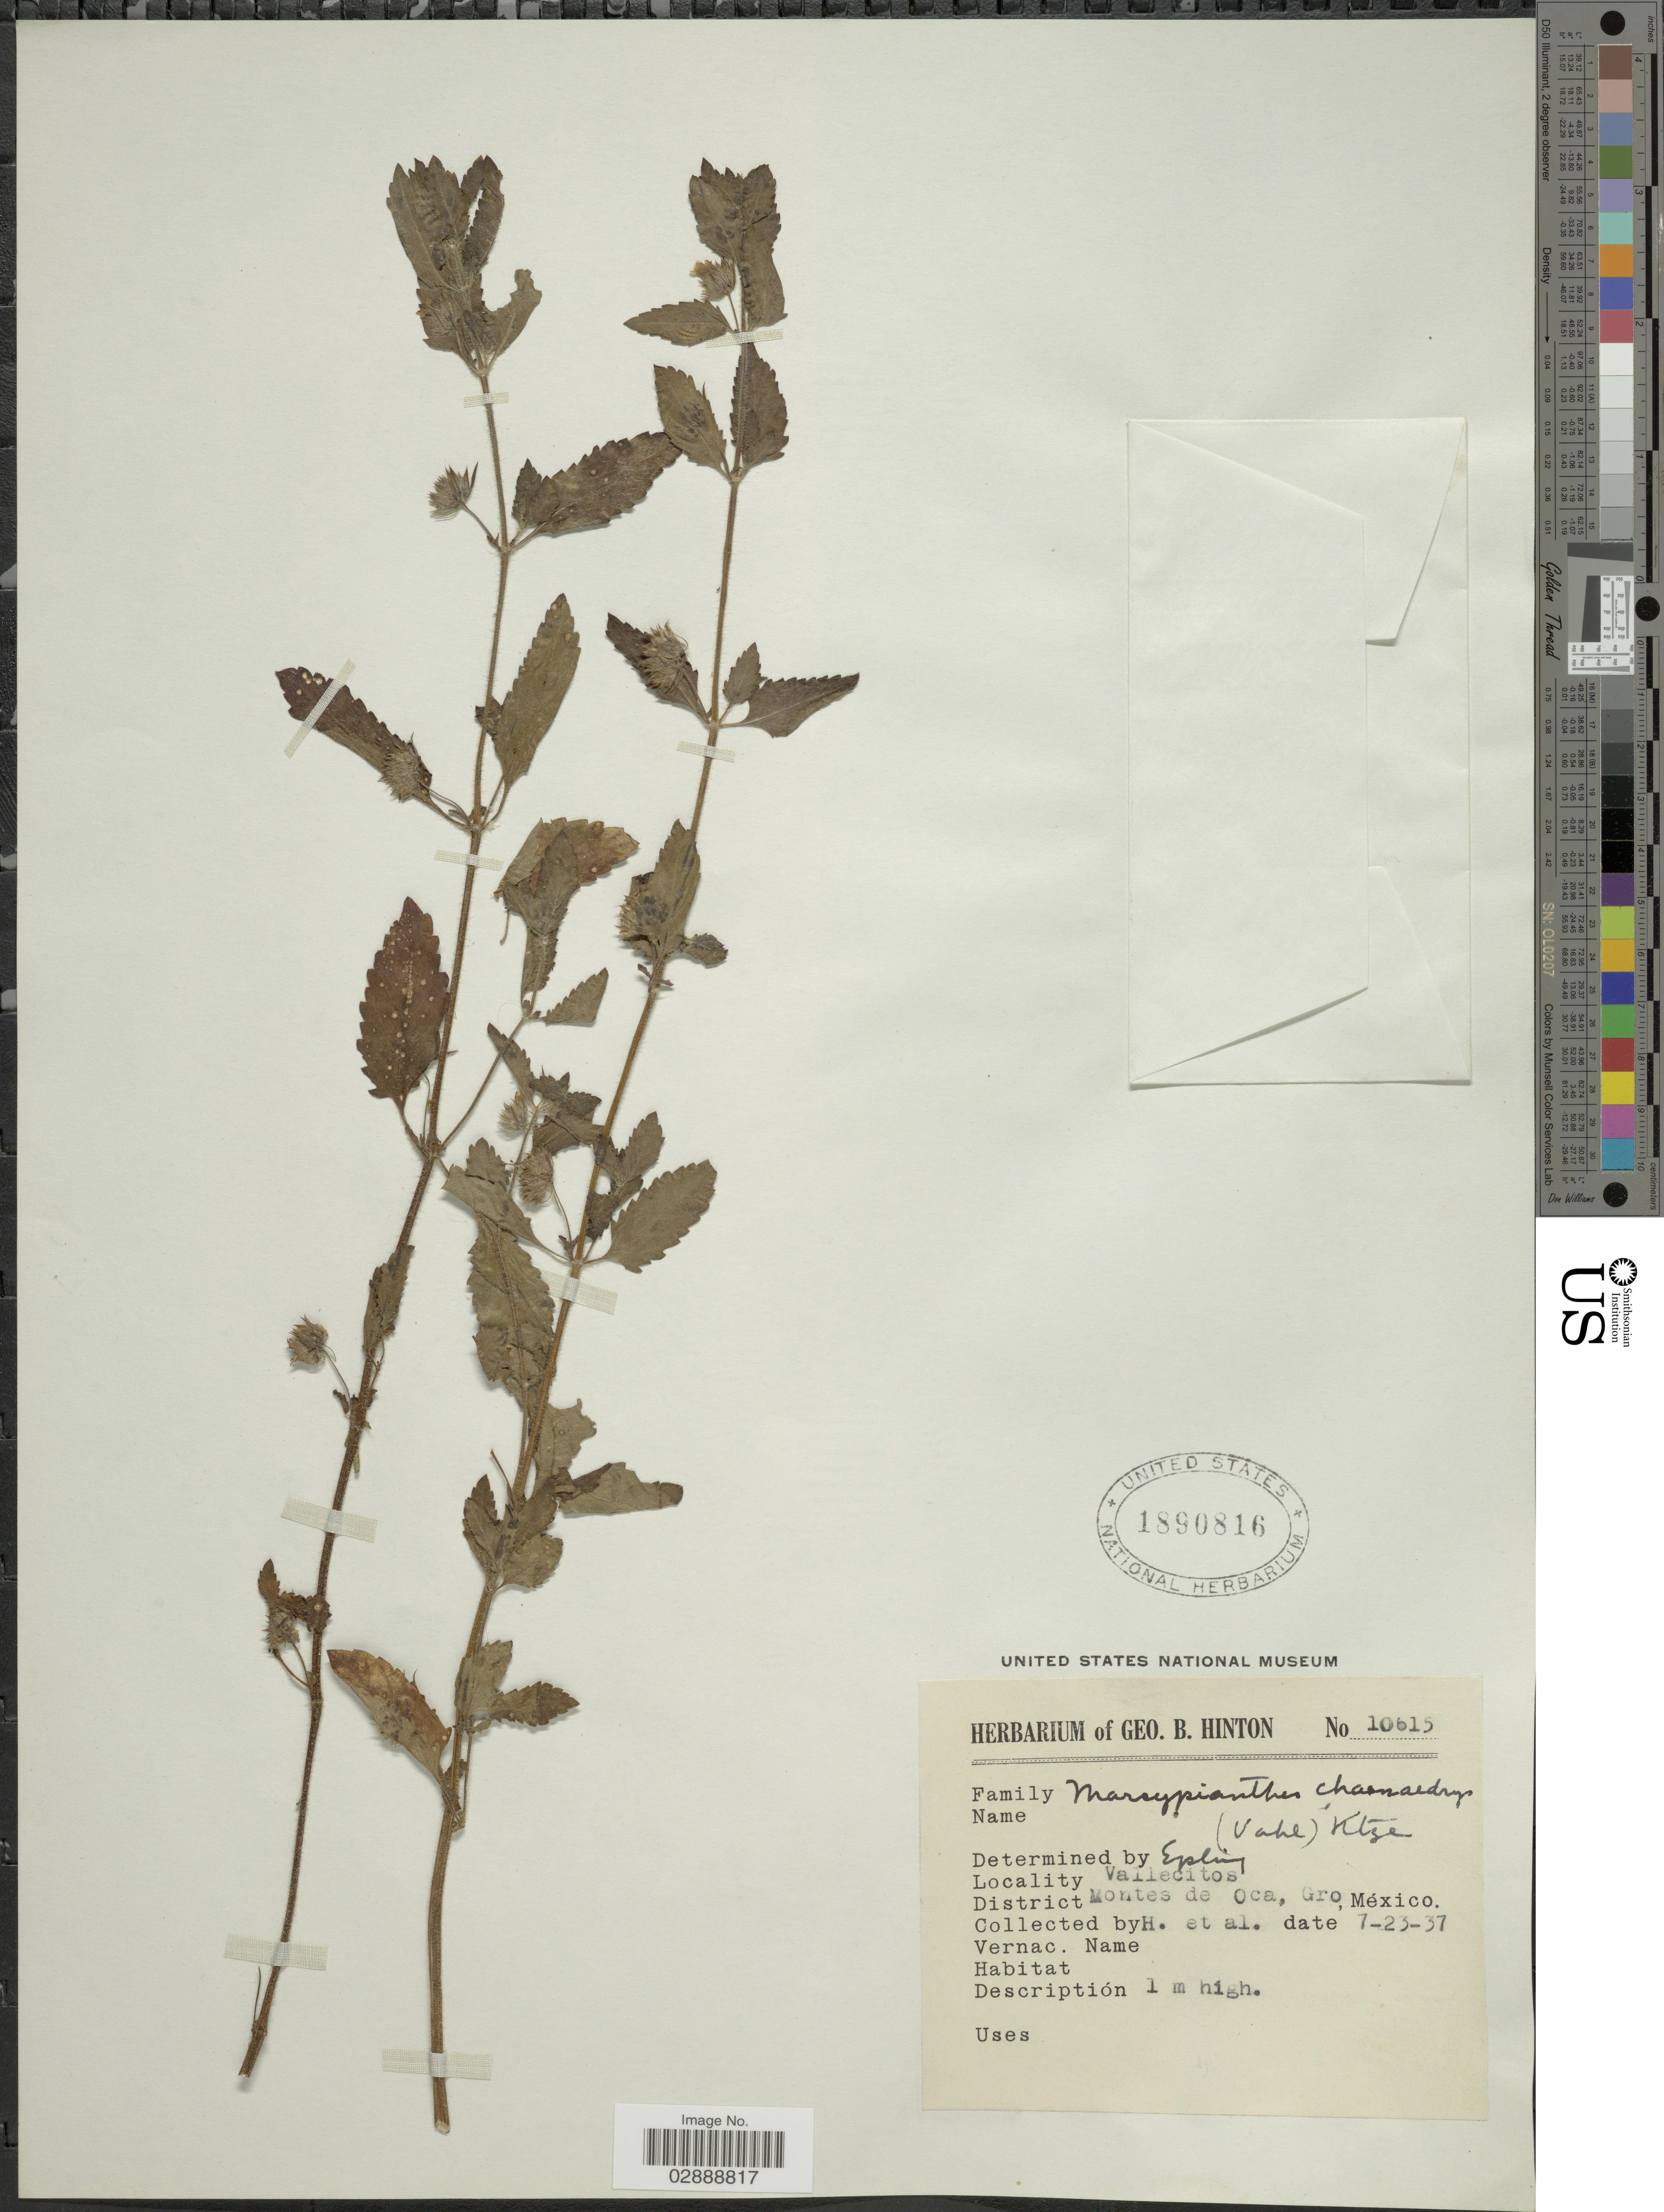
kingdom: Plantae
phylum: Tracheophyta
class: Magnoliopsida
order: Lamiales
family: Lamiaceae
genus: Marsypianthes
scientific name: Marsypianthes chamaedrys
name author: (Vahl) Kuntze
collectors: G. B. Hinton & et al.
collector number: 10615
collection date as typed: Transcribed d/m/y: 23/7/37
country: Mexico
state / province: Guerrero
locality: Vallecitos, District Montes de Oca.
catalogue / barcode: US 1890816